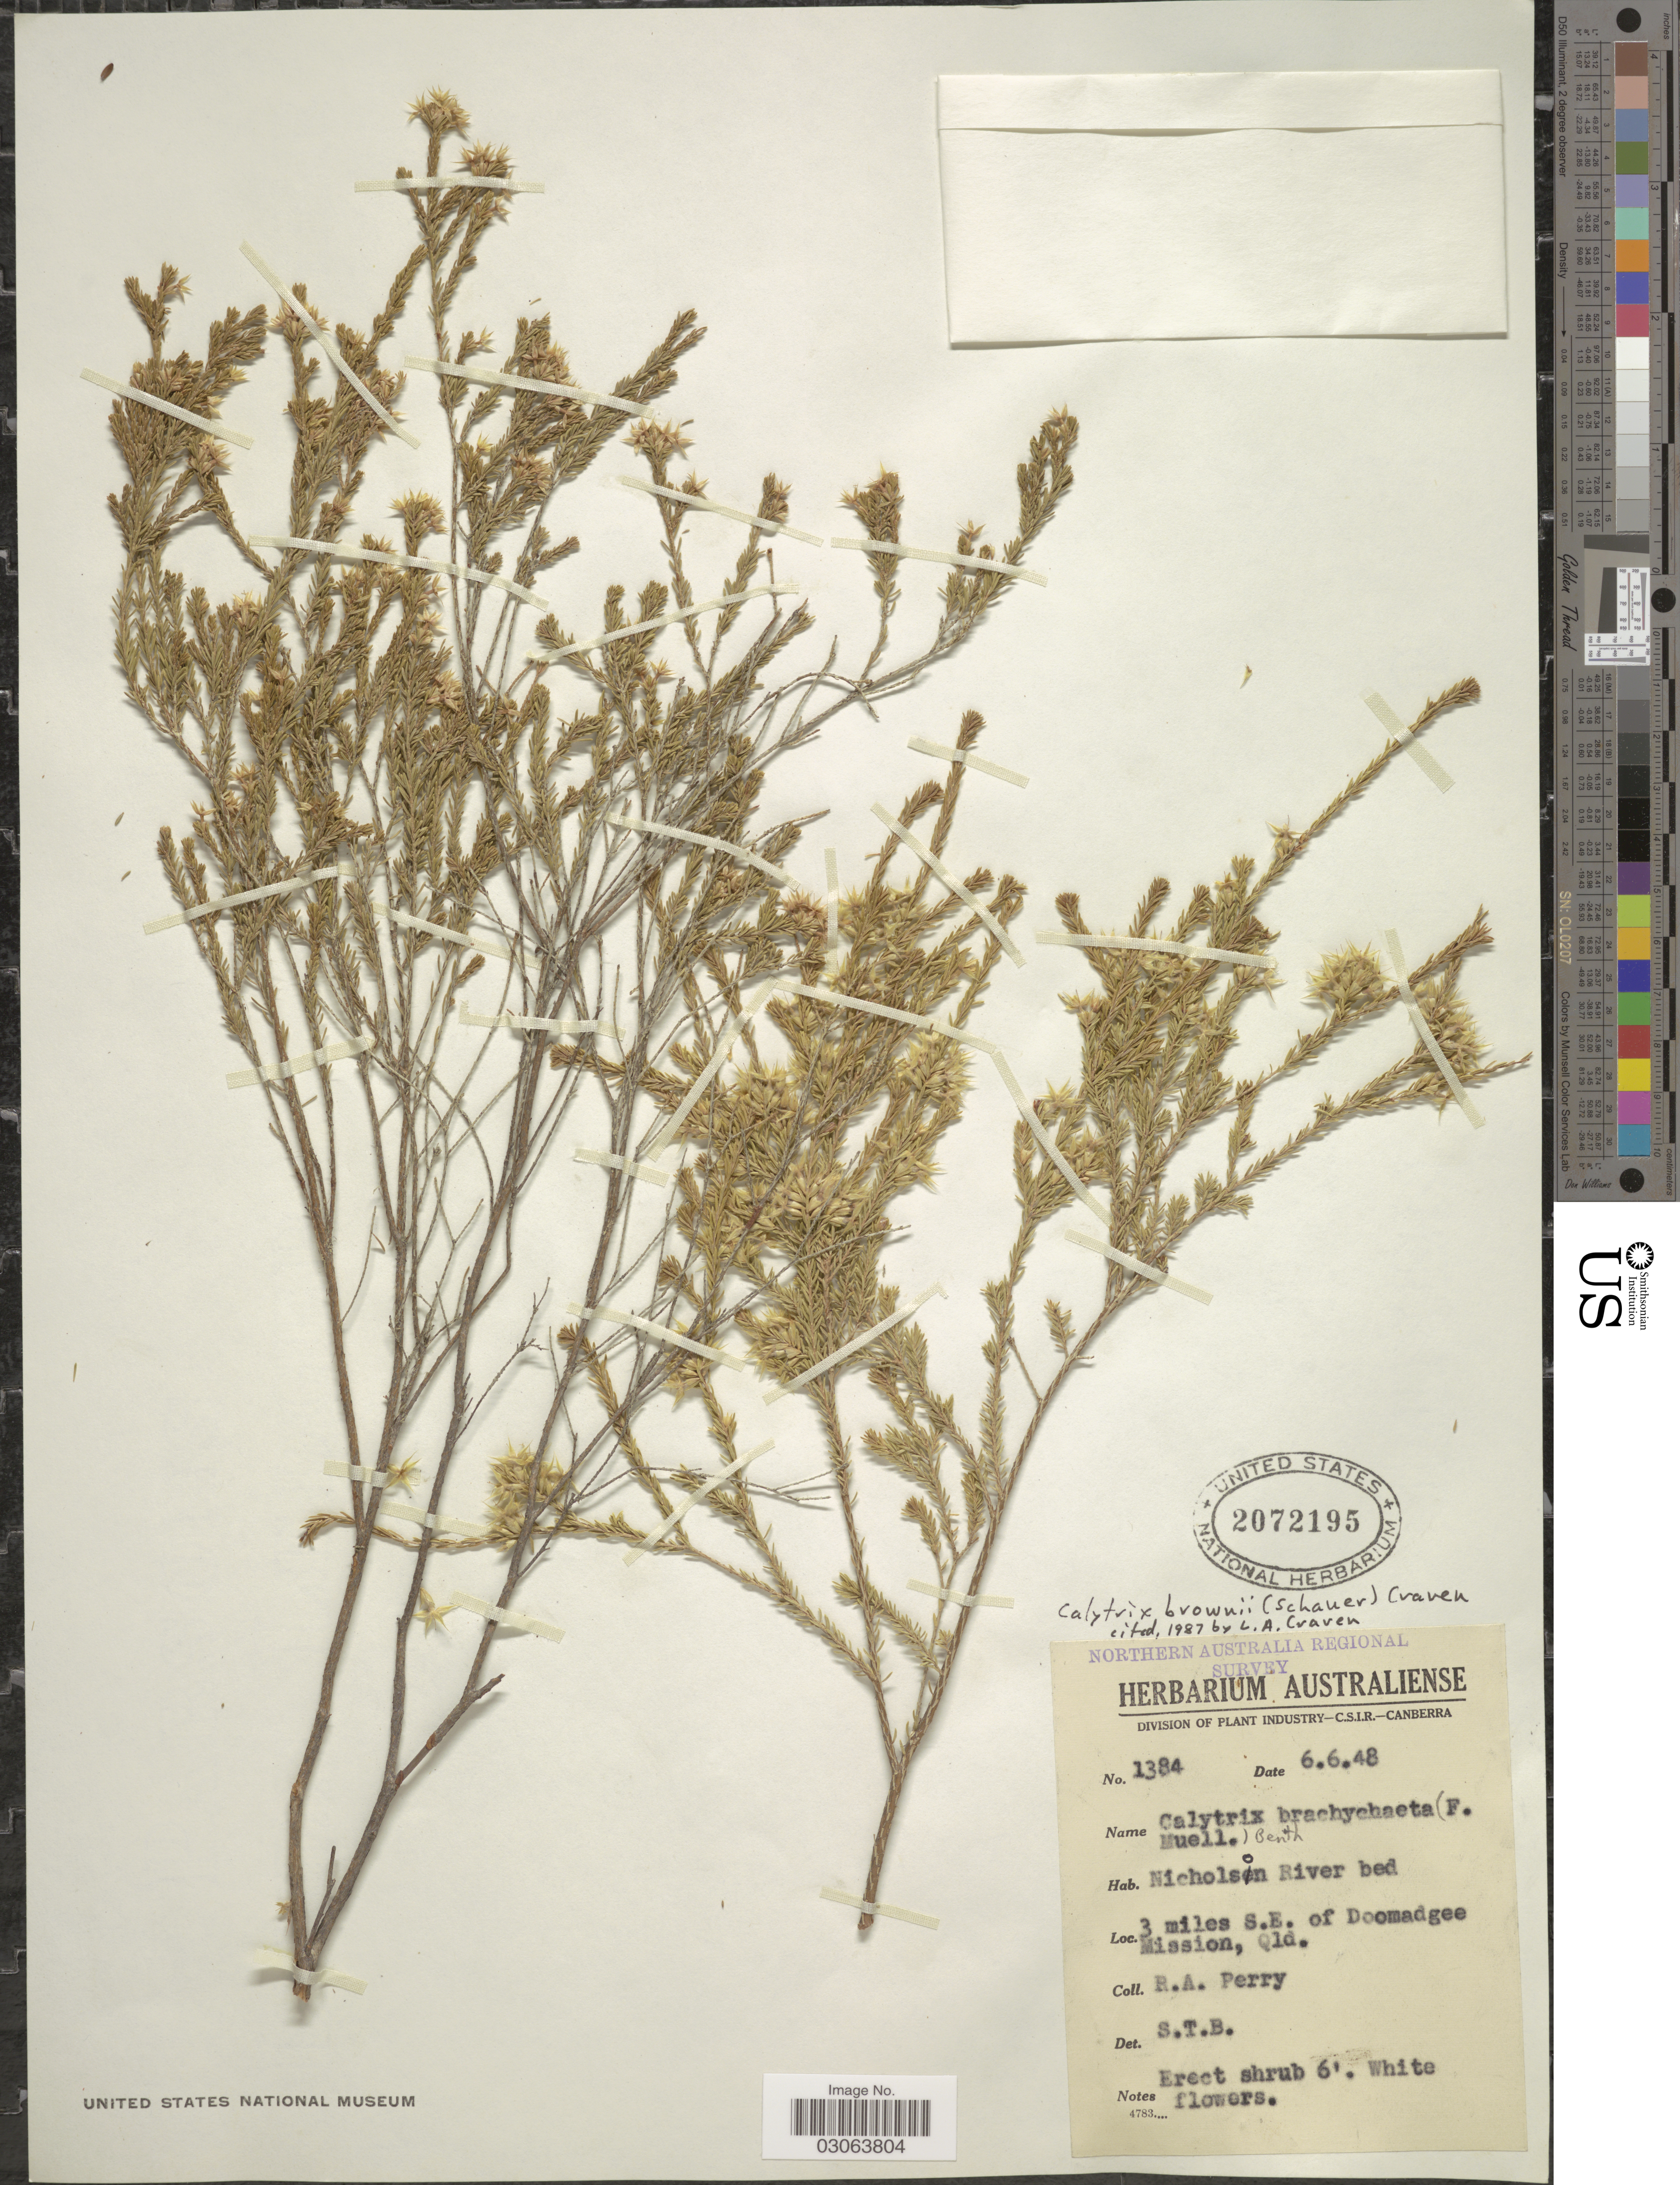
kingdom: Plantae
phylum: Tracheophyta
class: Magnoliopsida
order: Myrtales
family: Myrtaceae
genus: Calytrix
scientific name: Calytrix brownii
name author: (Schauer) Craven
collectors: Perry, R. A.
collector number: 1384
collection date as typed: Transcribed d/m/y: 6/6/48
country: Australia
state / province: Queensland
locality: Nicholson River bed, 3 miles S.E. of Doomadgee Mission.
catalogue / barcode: US 2072195